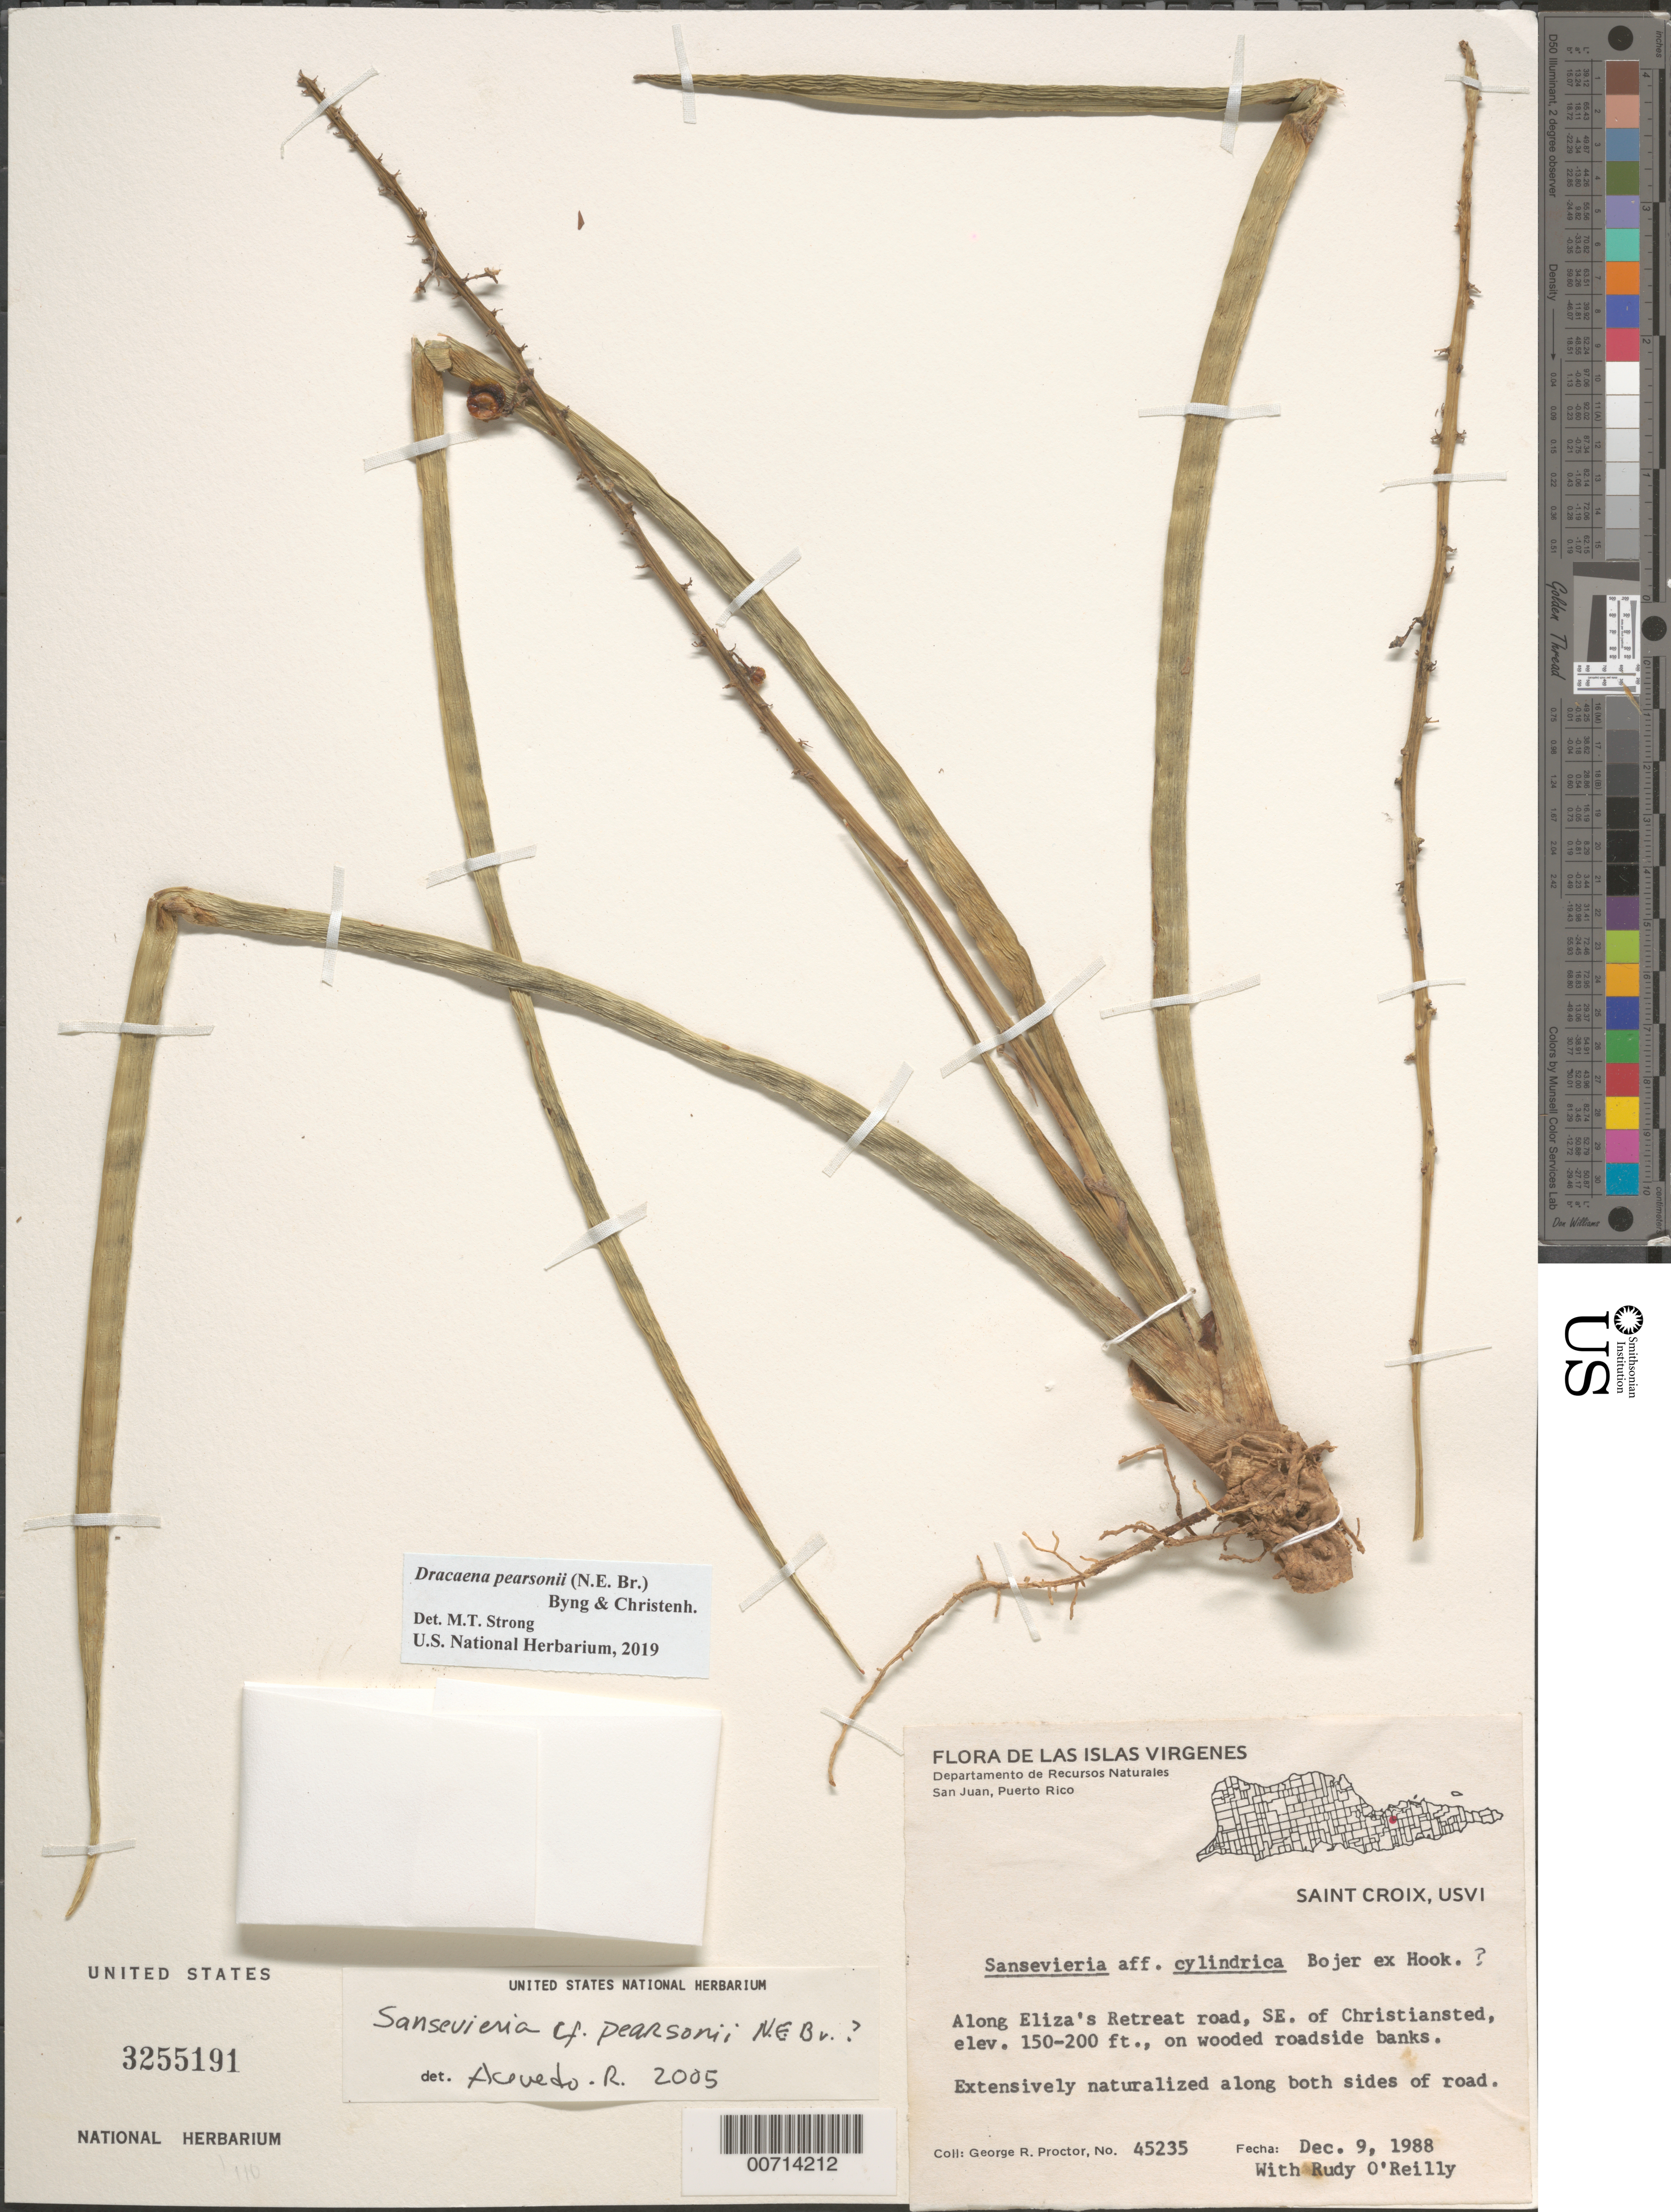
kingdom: Plantae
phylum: Tracheophyta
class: Liliopsida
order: Asparagales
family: Asparagaceae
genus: Dracaena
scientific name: Dracaena pearsonii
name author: (N.E. Br.) Byng & Christenh.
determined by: Strong, Mark T., (BOT), Smithsonian Institution - National Museum of Natural History (UNITED STATES)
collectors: G. R. Proctor & R. O'Reilly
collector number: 45235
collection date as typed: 09 Dec 1988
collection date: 1988-12-09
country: U.S. Virgin Islands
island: St. Croix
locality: Eliza's Retreat road, SE of Chrisitiansted, along road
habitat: Wooded roadside banks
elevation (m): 46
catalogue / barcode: US 3255191